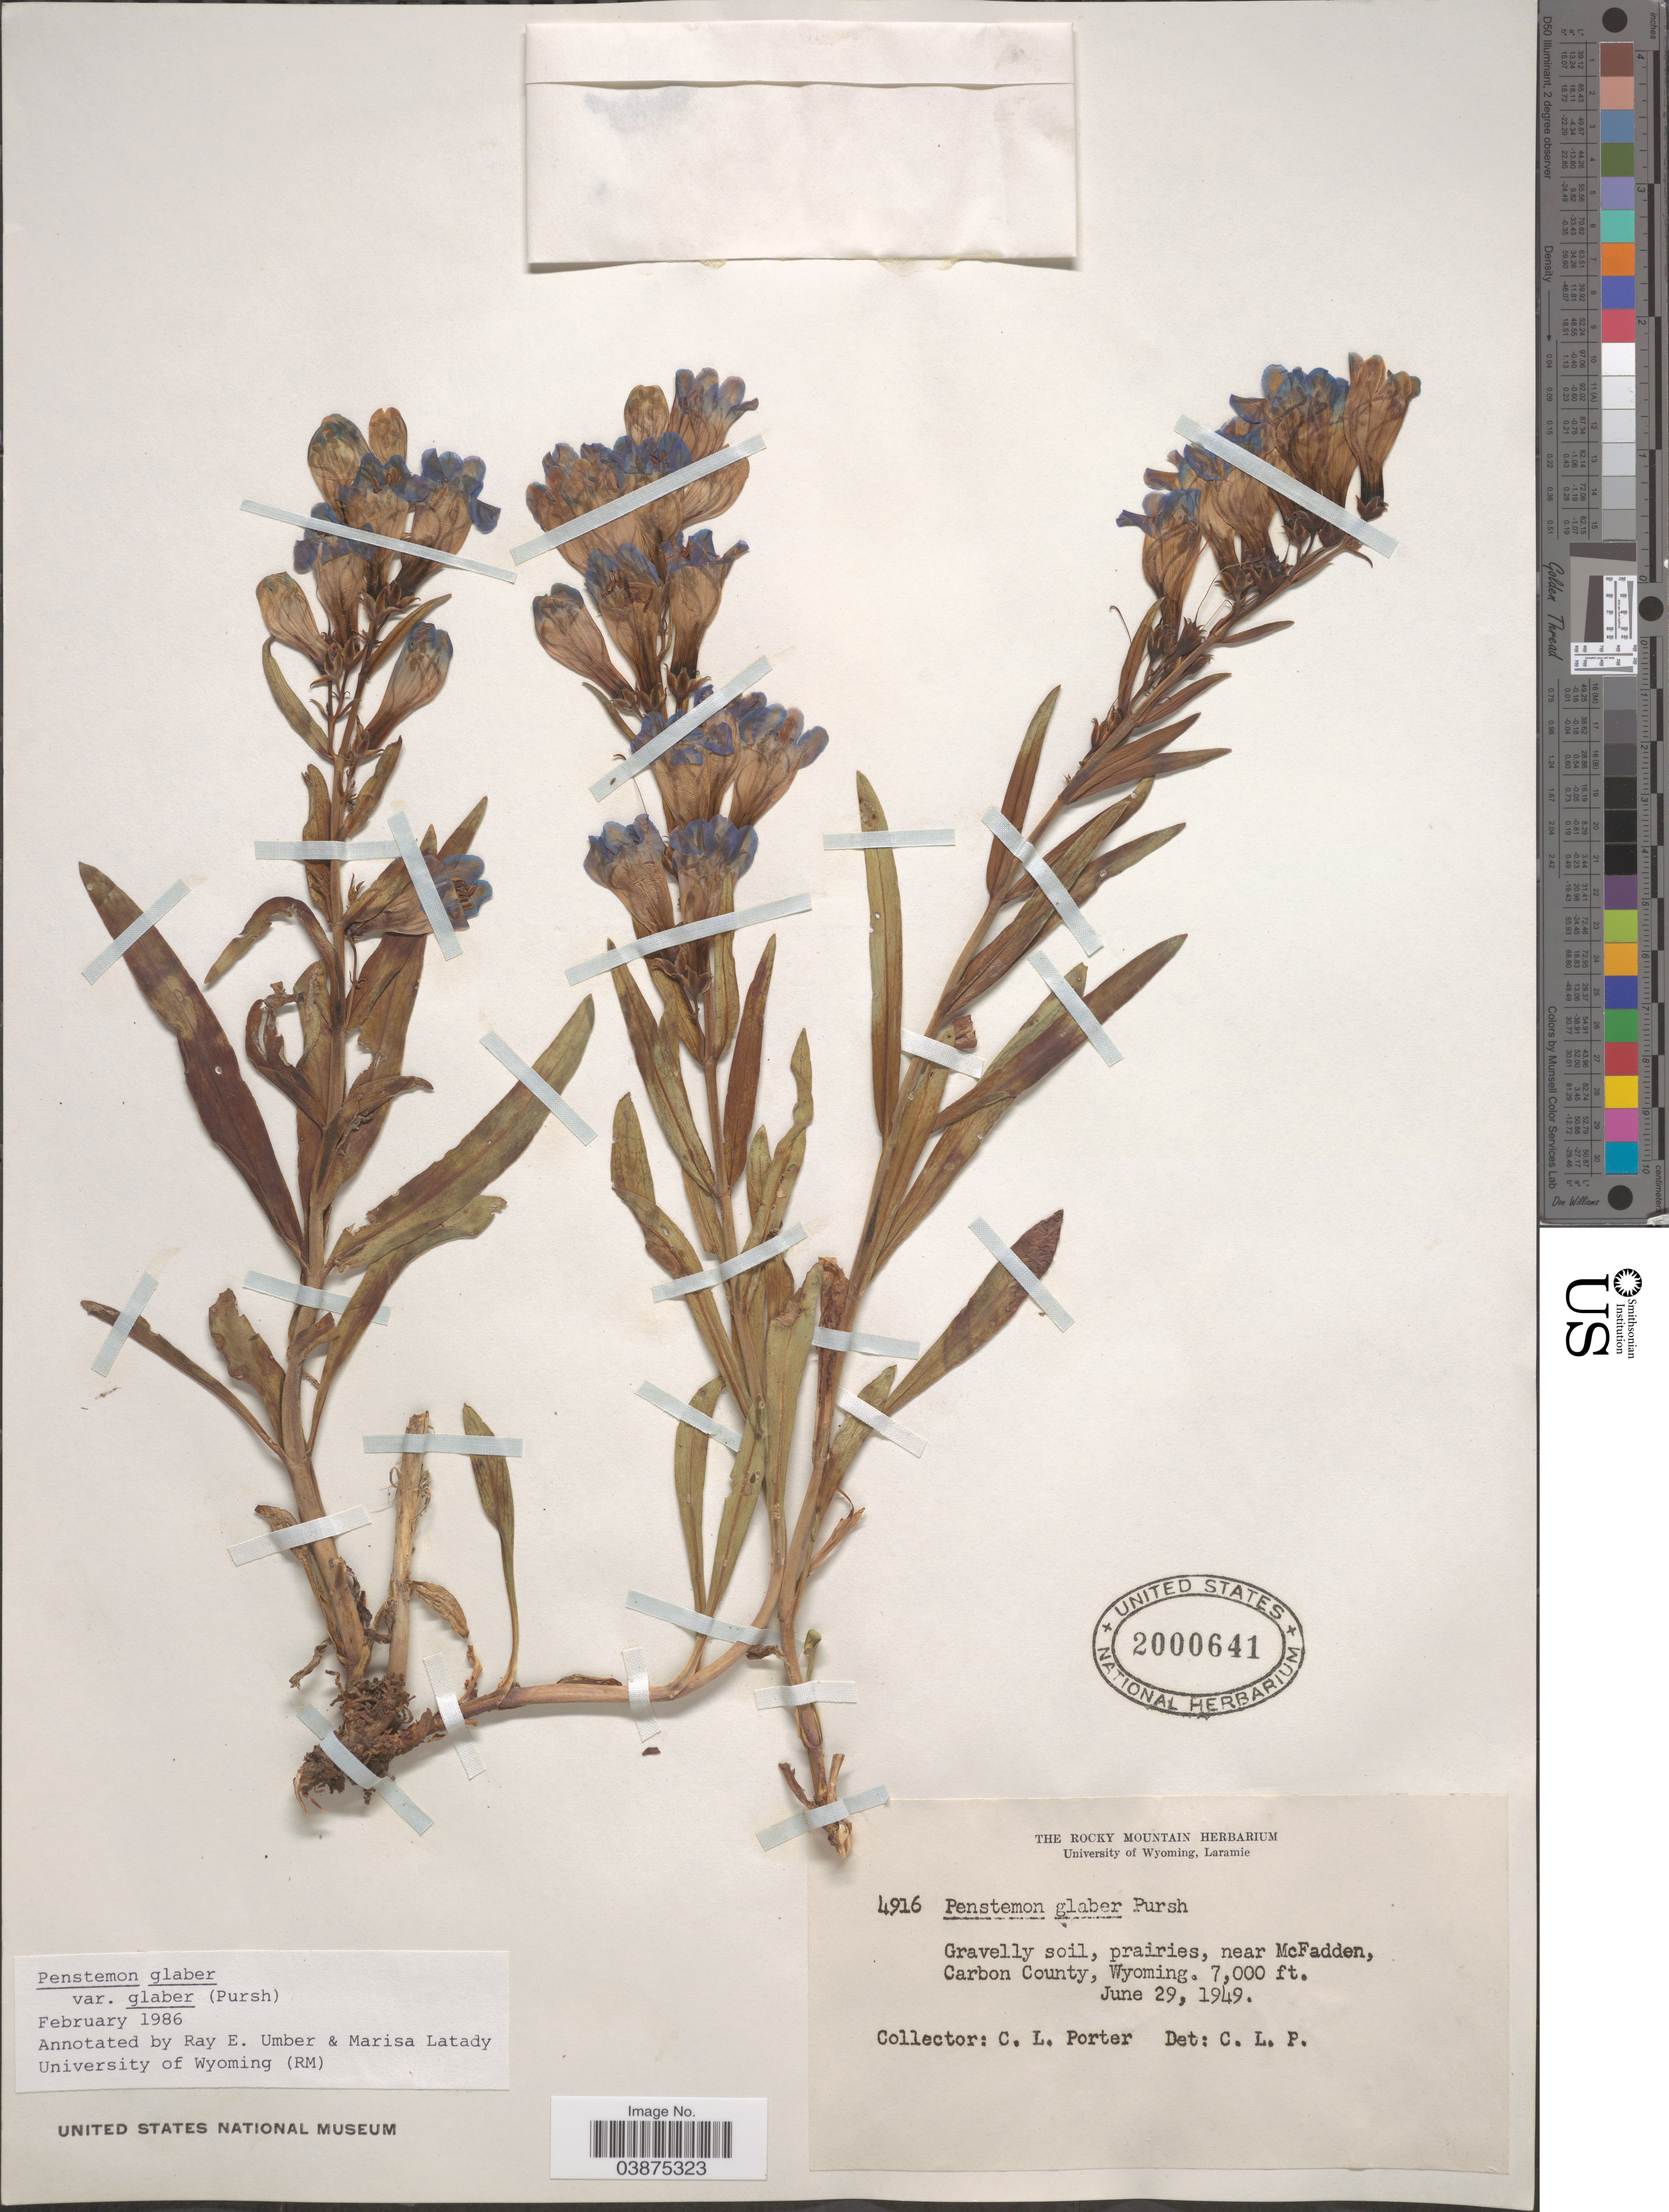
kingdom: Plantae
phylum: Tracheophyta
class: Magnoliopsida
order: Lamiales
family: Plantaginaceae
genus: Penstemon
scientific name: Penstemon glaber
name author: Pursh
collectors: C. L. Porter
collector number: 4916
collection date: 1949-06-29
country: United States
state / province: Wyoming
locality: Near McFadden, Carbon County.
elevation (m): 2134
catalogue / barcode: US 2000641